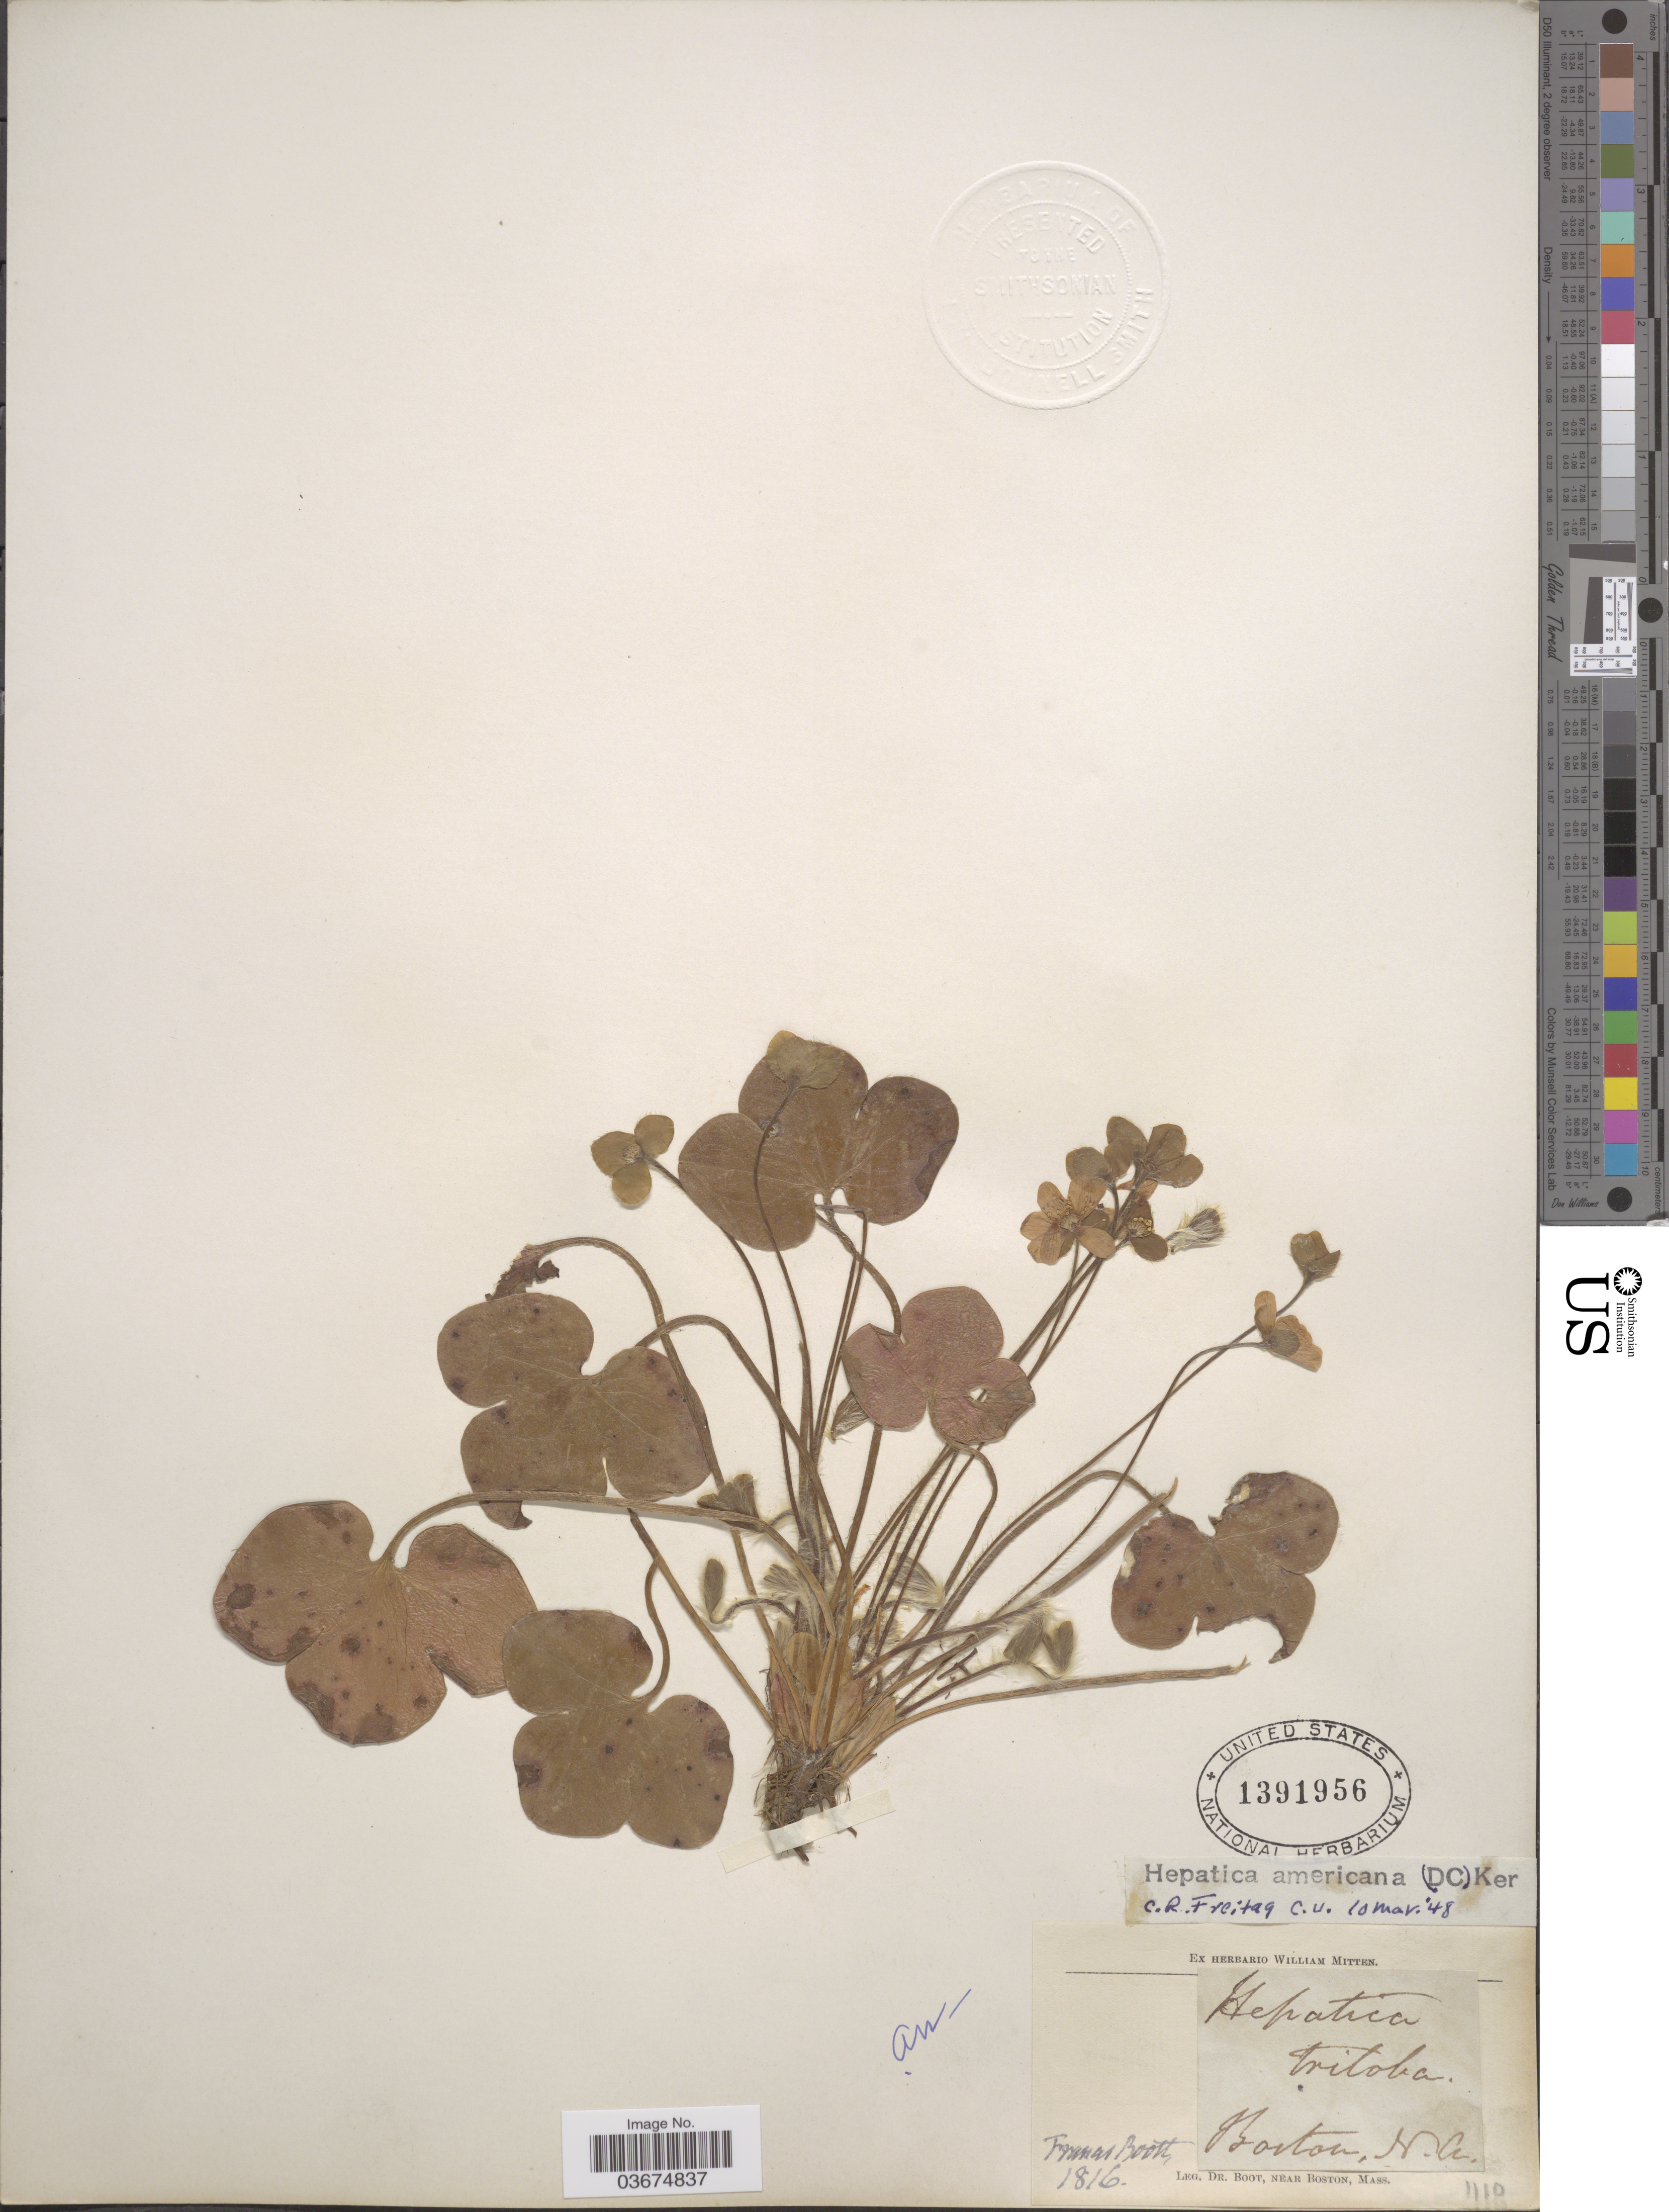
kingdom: Plantae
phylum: Tracheophyta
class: Magnoliopsida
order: Ranunculales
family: Ranunculaceae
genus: Hepatica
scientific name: Hepatica americana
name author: (DC.) Ker Gawl.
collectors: F. M. B. Boott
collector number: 1110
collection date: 1816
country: United States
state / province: Massachusetts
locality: Boston.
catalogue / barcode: US 1391956